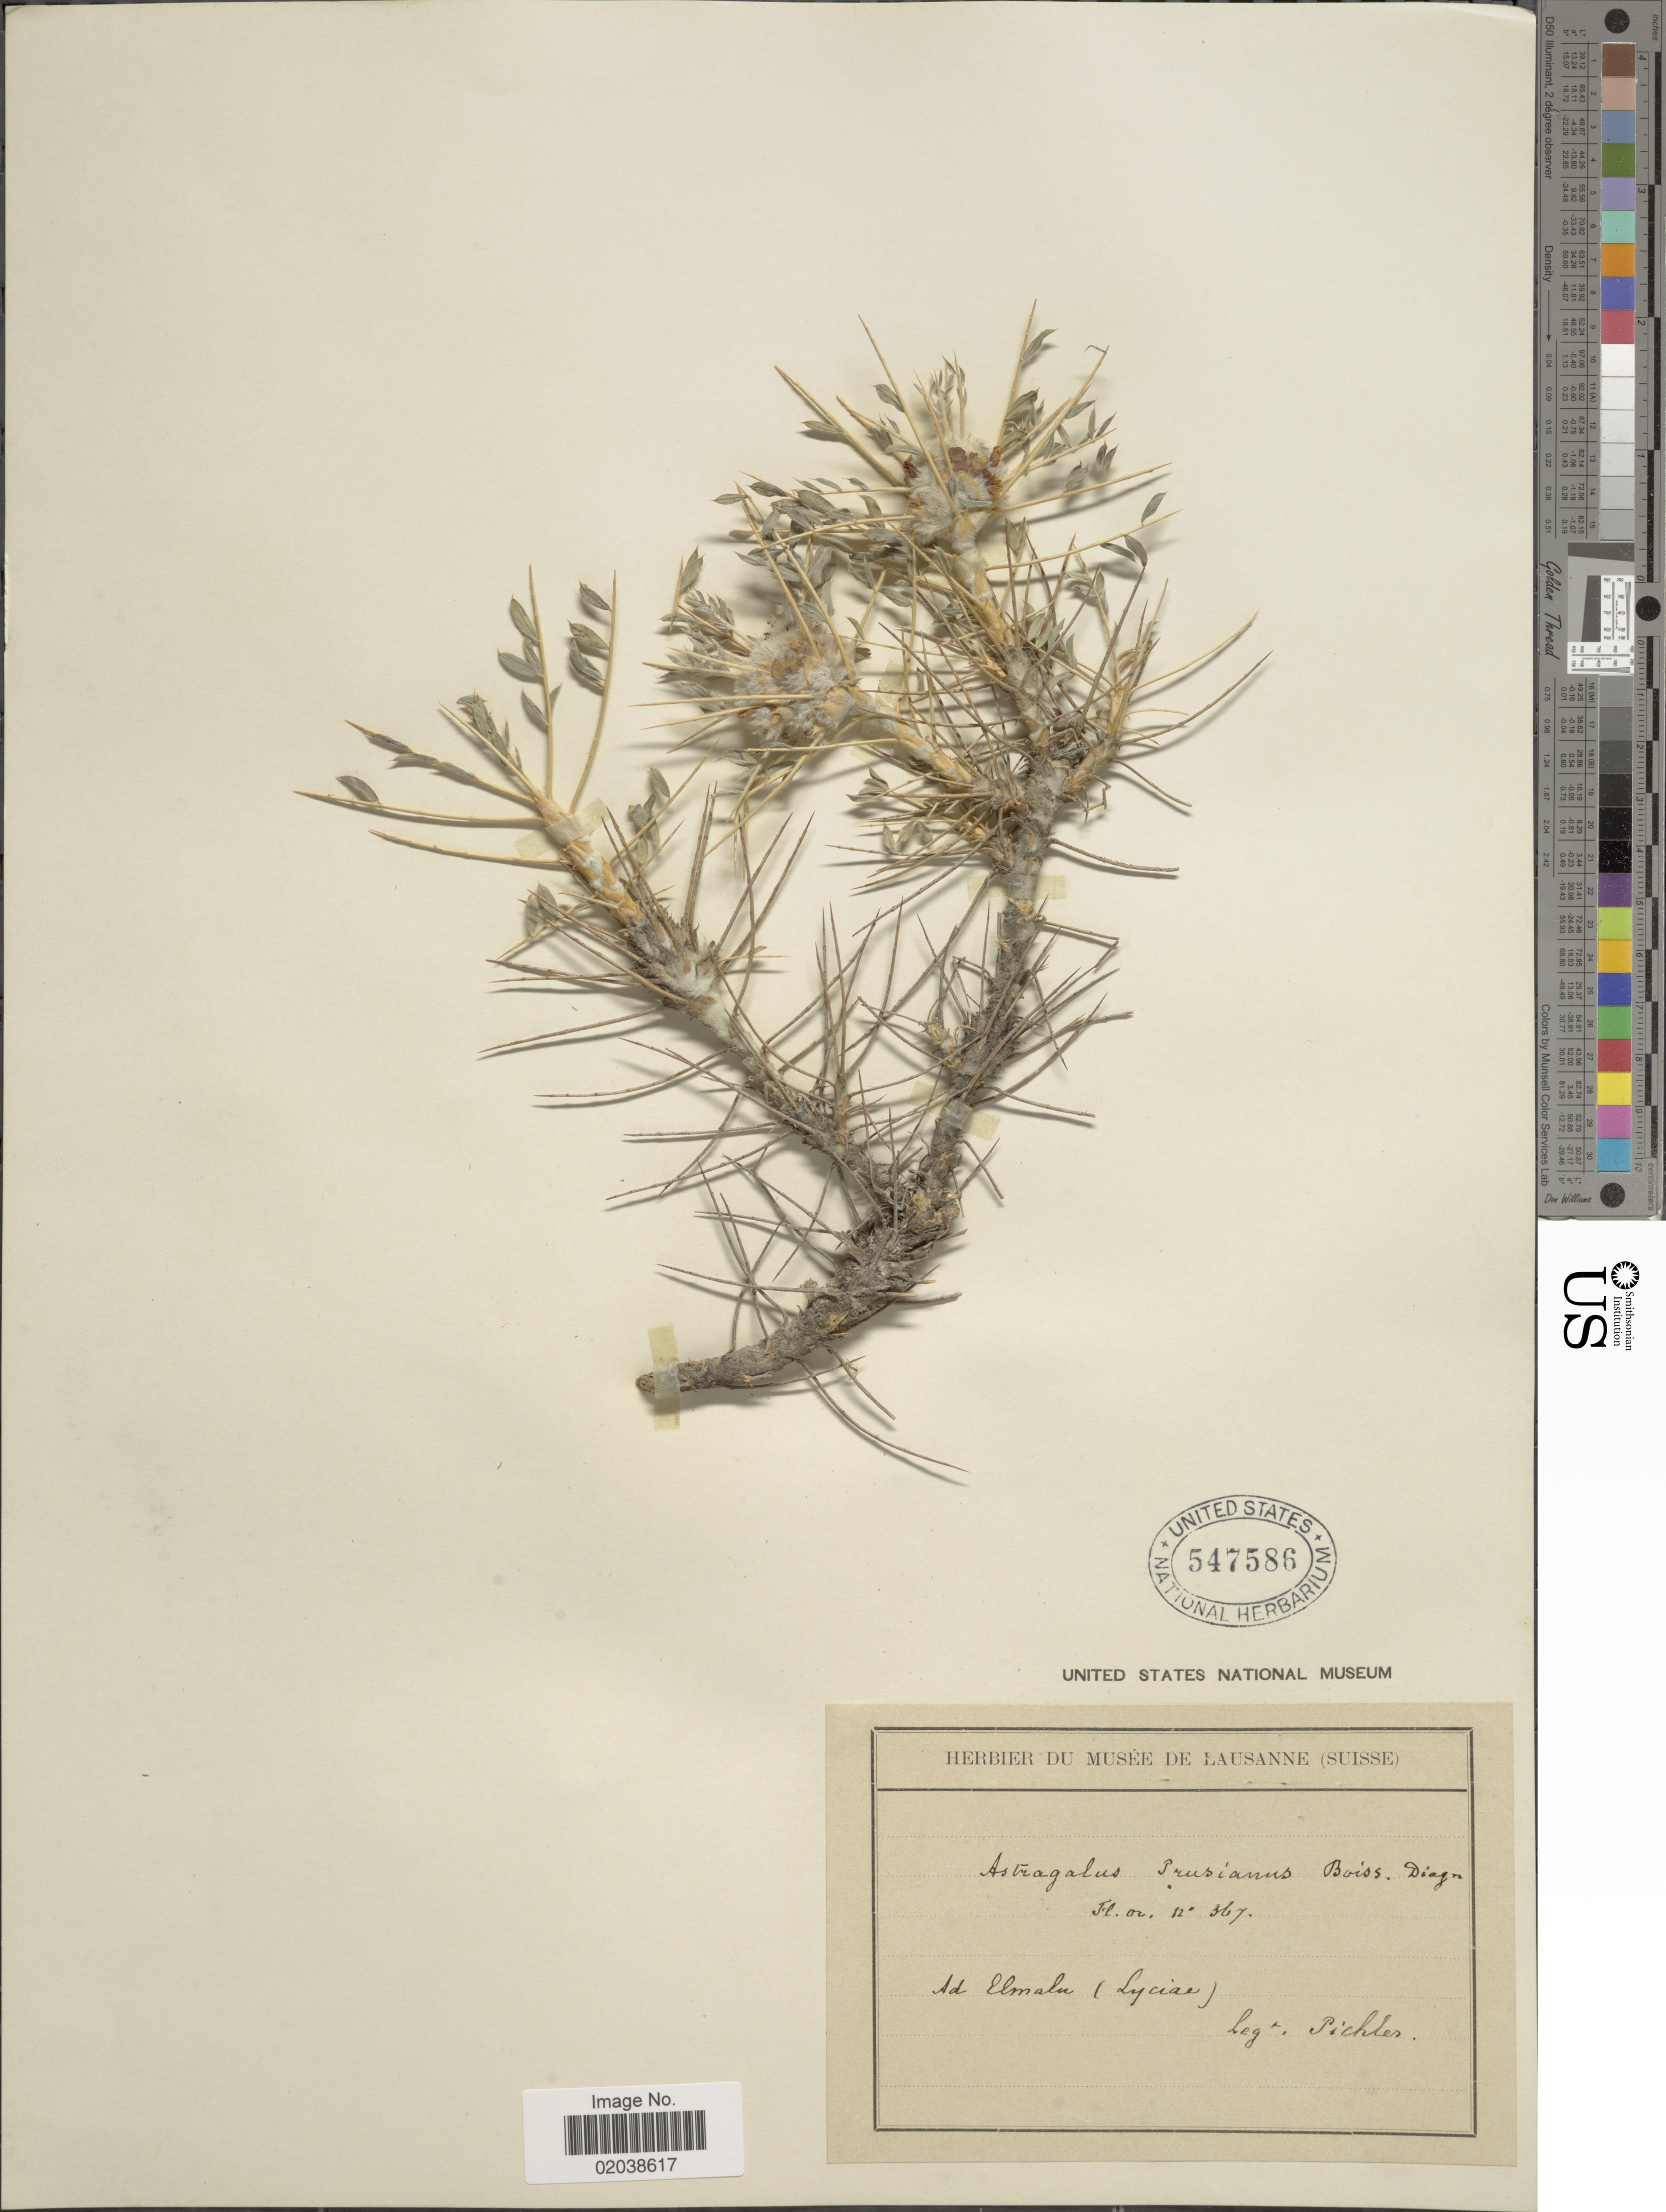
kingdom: Plantae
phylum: Tracheophyta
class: Magnoliopsida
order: Fabales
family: Fabaceae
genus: Astragalus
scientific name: Astragalus prusianus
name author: Boiss.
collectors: Pichler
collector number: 12367?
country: Turkey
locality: Or. Ad Elmalu (Lyciae)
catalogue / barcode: US 547586